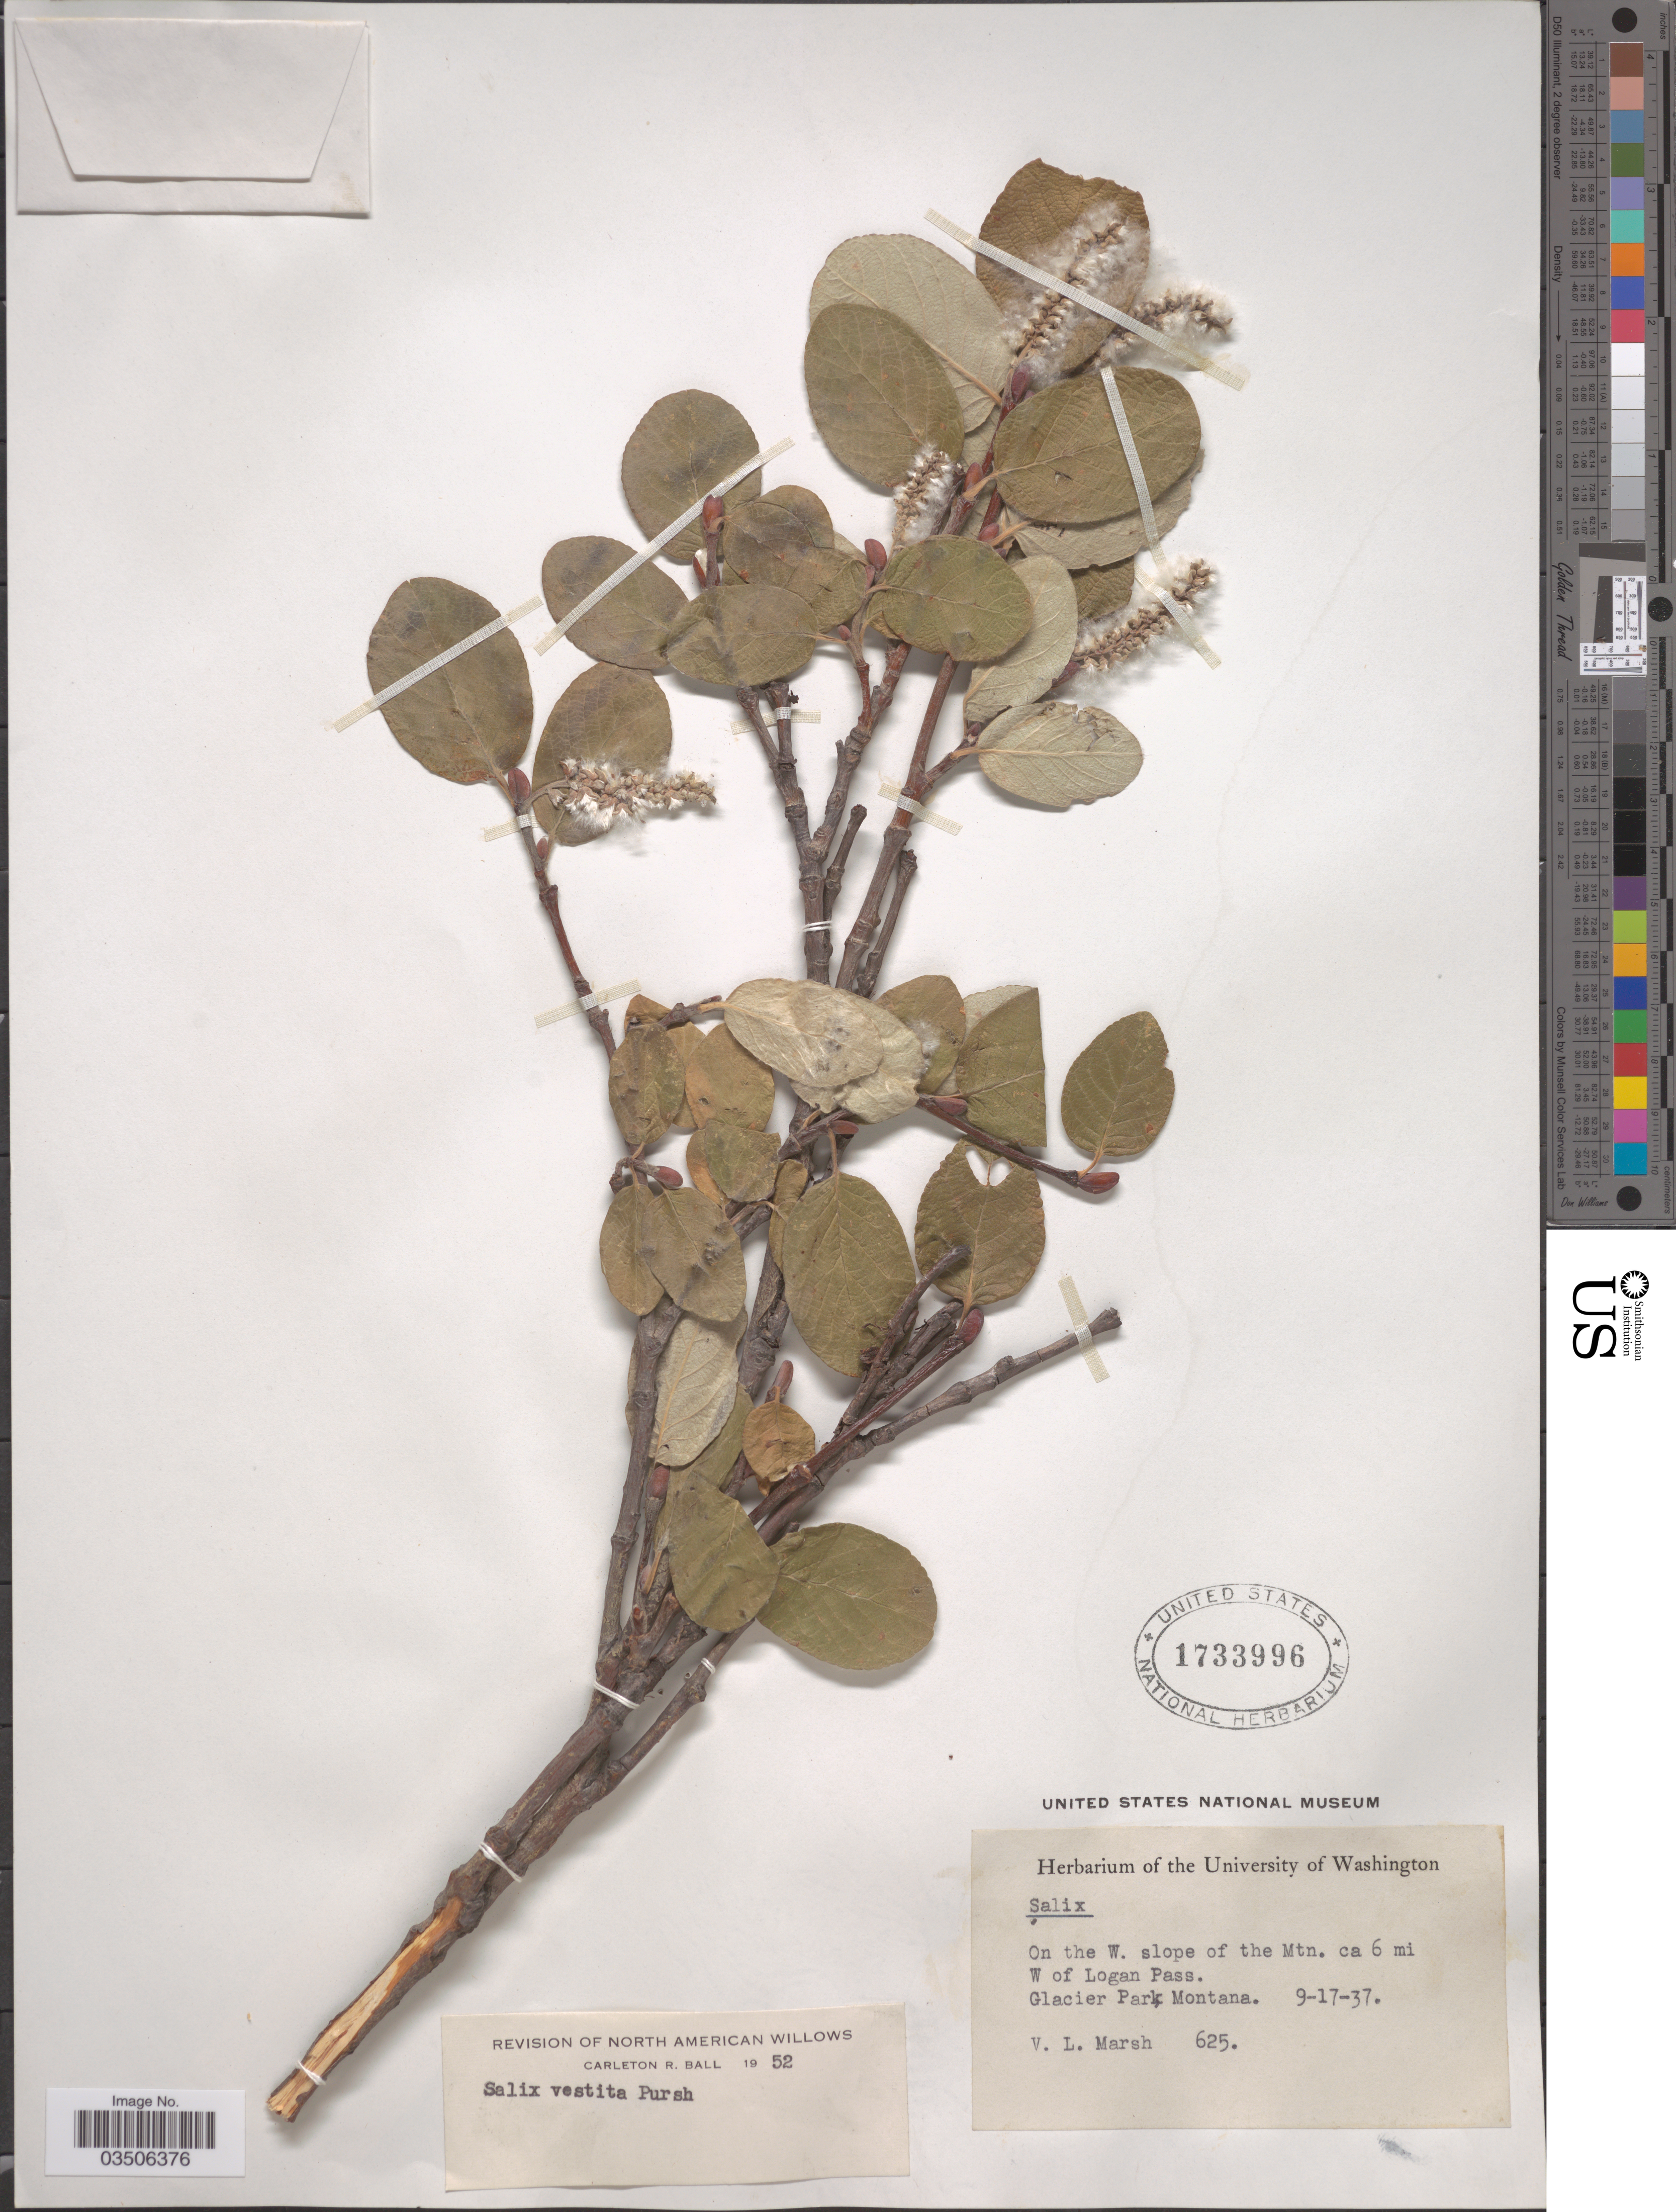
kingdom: Plantae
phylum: Tracheophyta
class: Magnoliopsida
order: Malpighiales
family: Salicaceae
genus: Salix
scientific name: Salix vestita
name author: Pursh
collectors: V. L. Marsh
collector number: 625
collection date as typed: Transcribed d/m/y: 17/9/37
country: United States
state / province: Montana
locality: On the W. slope of the Mtn. ca 6 mi W of Logan Pass. Glacier Park Montana.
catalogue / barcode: US 1733996